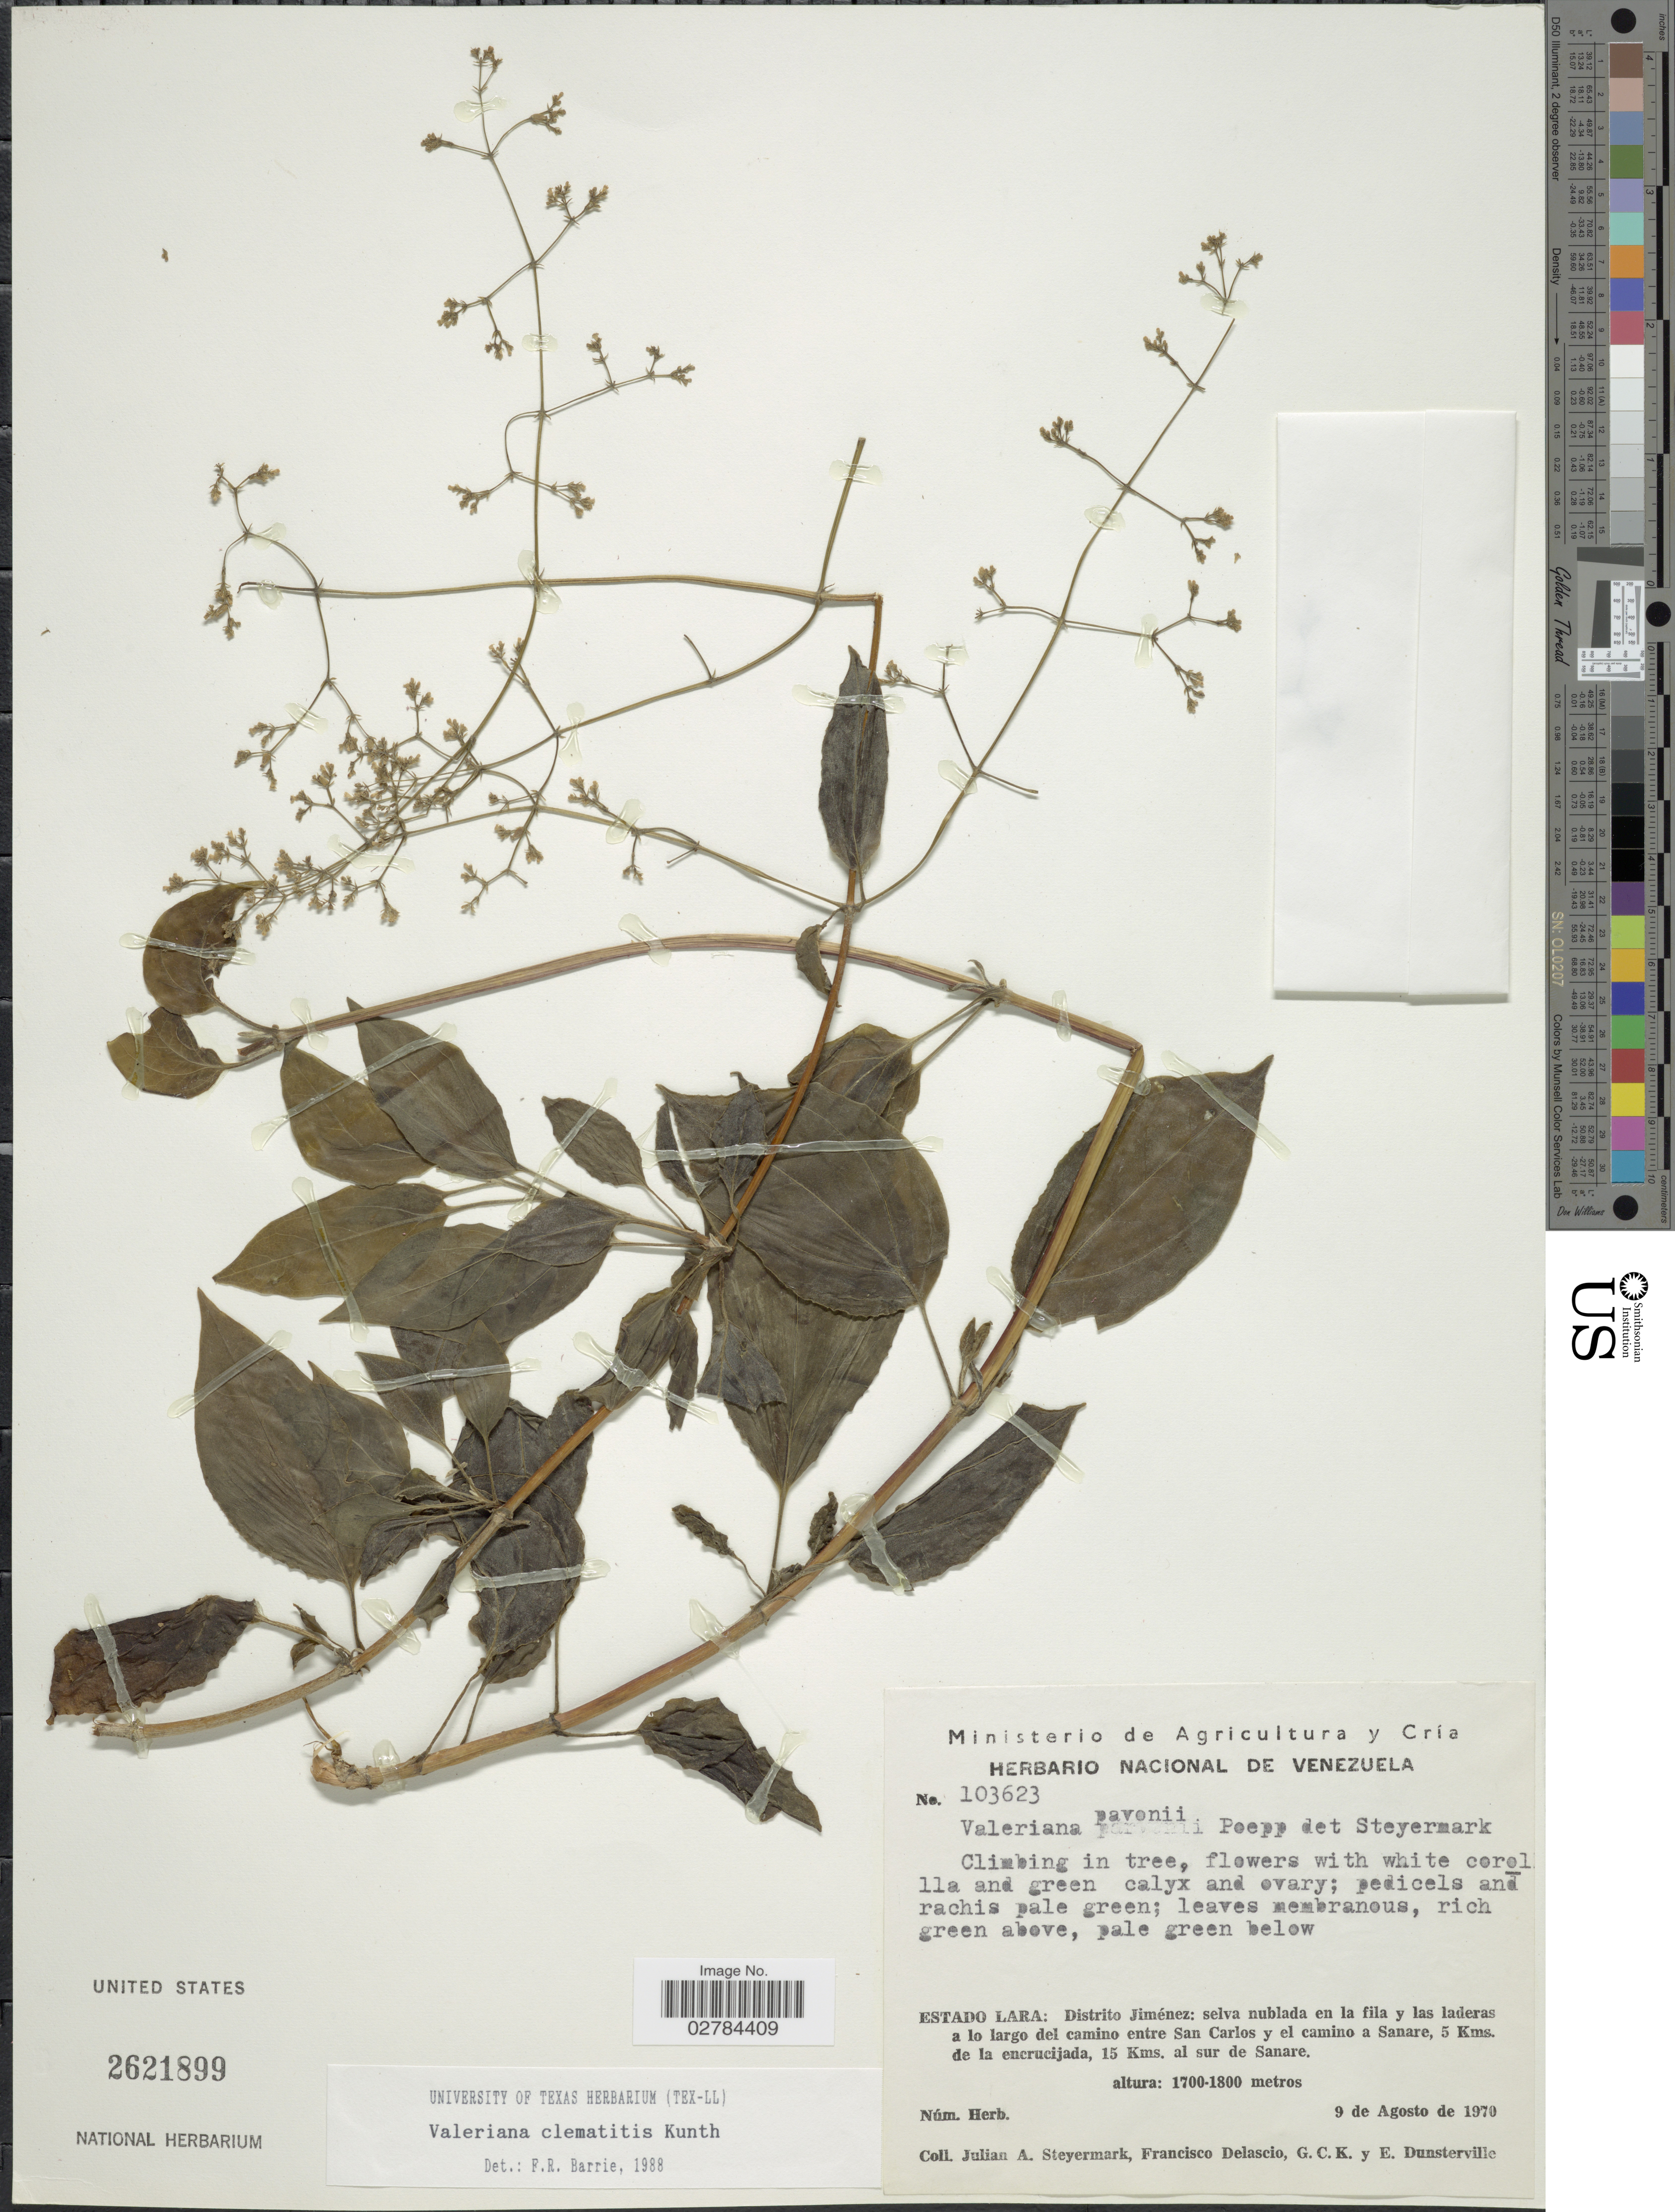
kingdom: Plantae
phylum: Tracheophyta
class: Magnoliopsida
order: Dipsacales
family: Caprifoliaceae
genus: Valeriana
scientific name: Valeriana clematitis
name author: Kunth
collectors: J. Steyermark, F. Delascio, G. C. K. Dunsterville & E. Dunsterville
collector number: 103623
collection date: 1970-08-09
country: Venezuela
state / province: Lara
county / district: Jiménez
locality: Distrito Jiménez: selva nublada en la fila y las laderas a lo largo del camino entre San Carlos y el camino a Sanare, 5 Kms. de la encrucijada, 15 Kms. al sur de Sanare.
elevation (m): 1700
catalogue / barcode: US 2621899